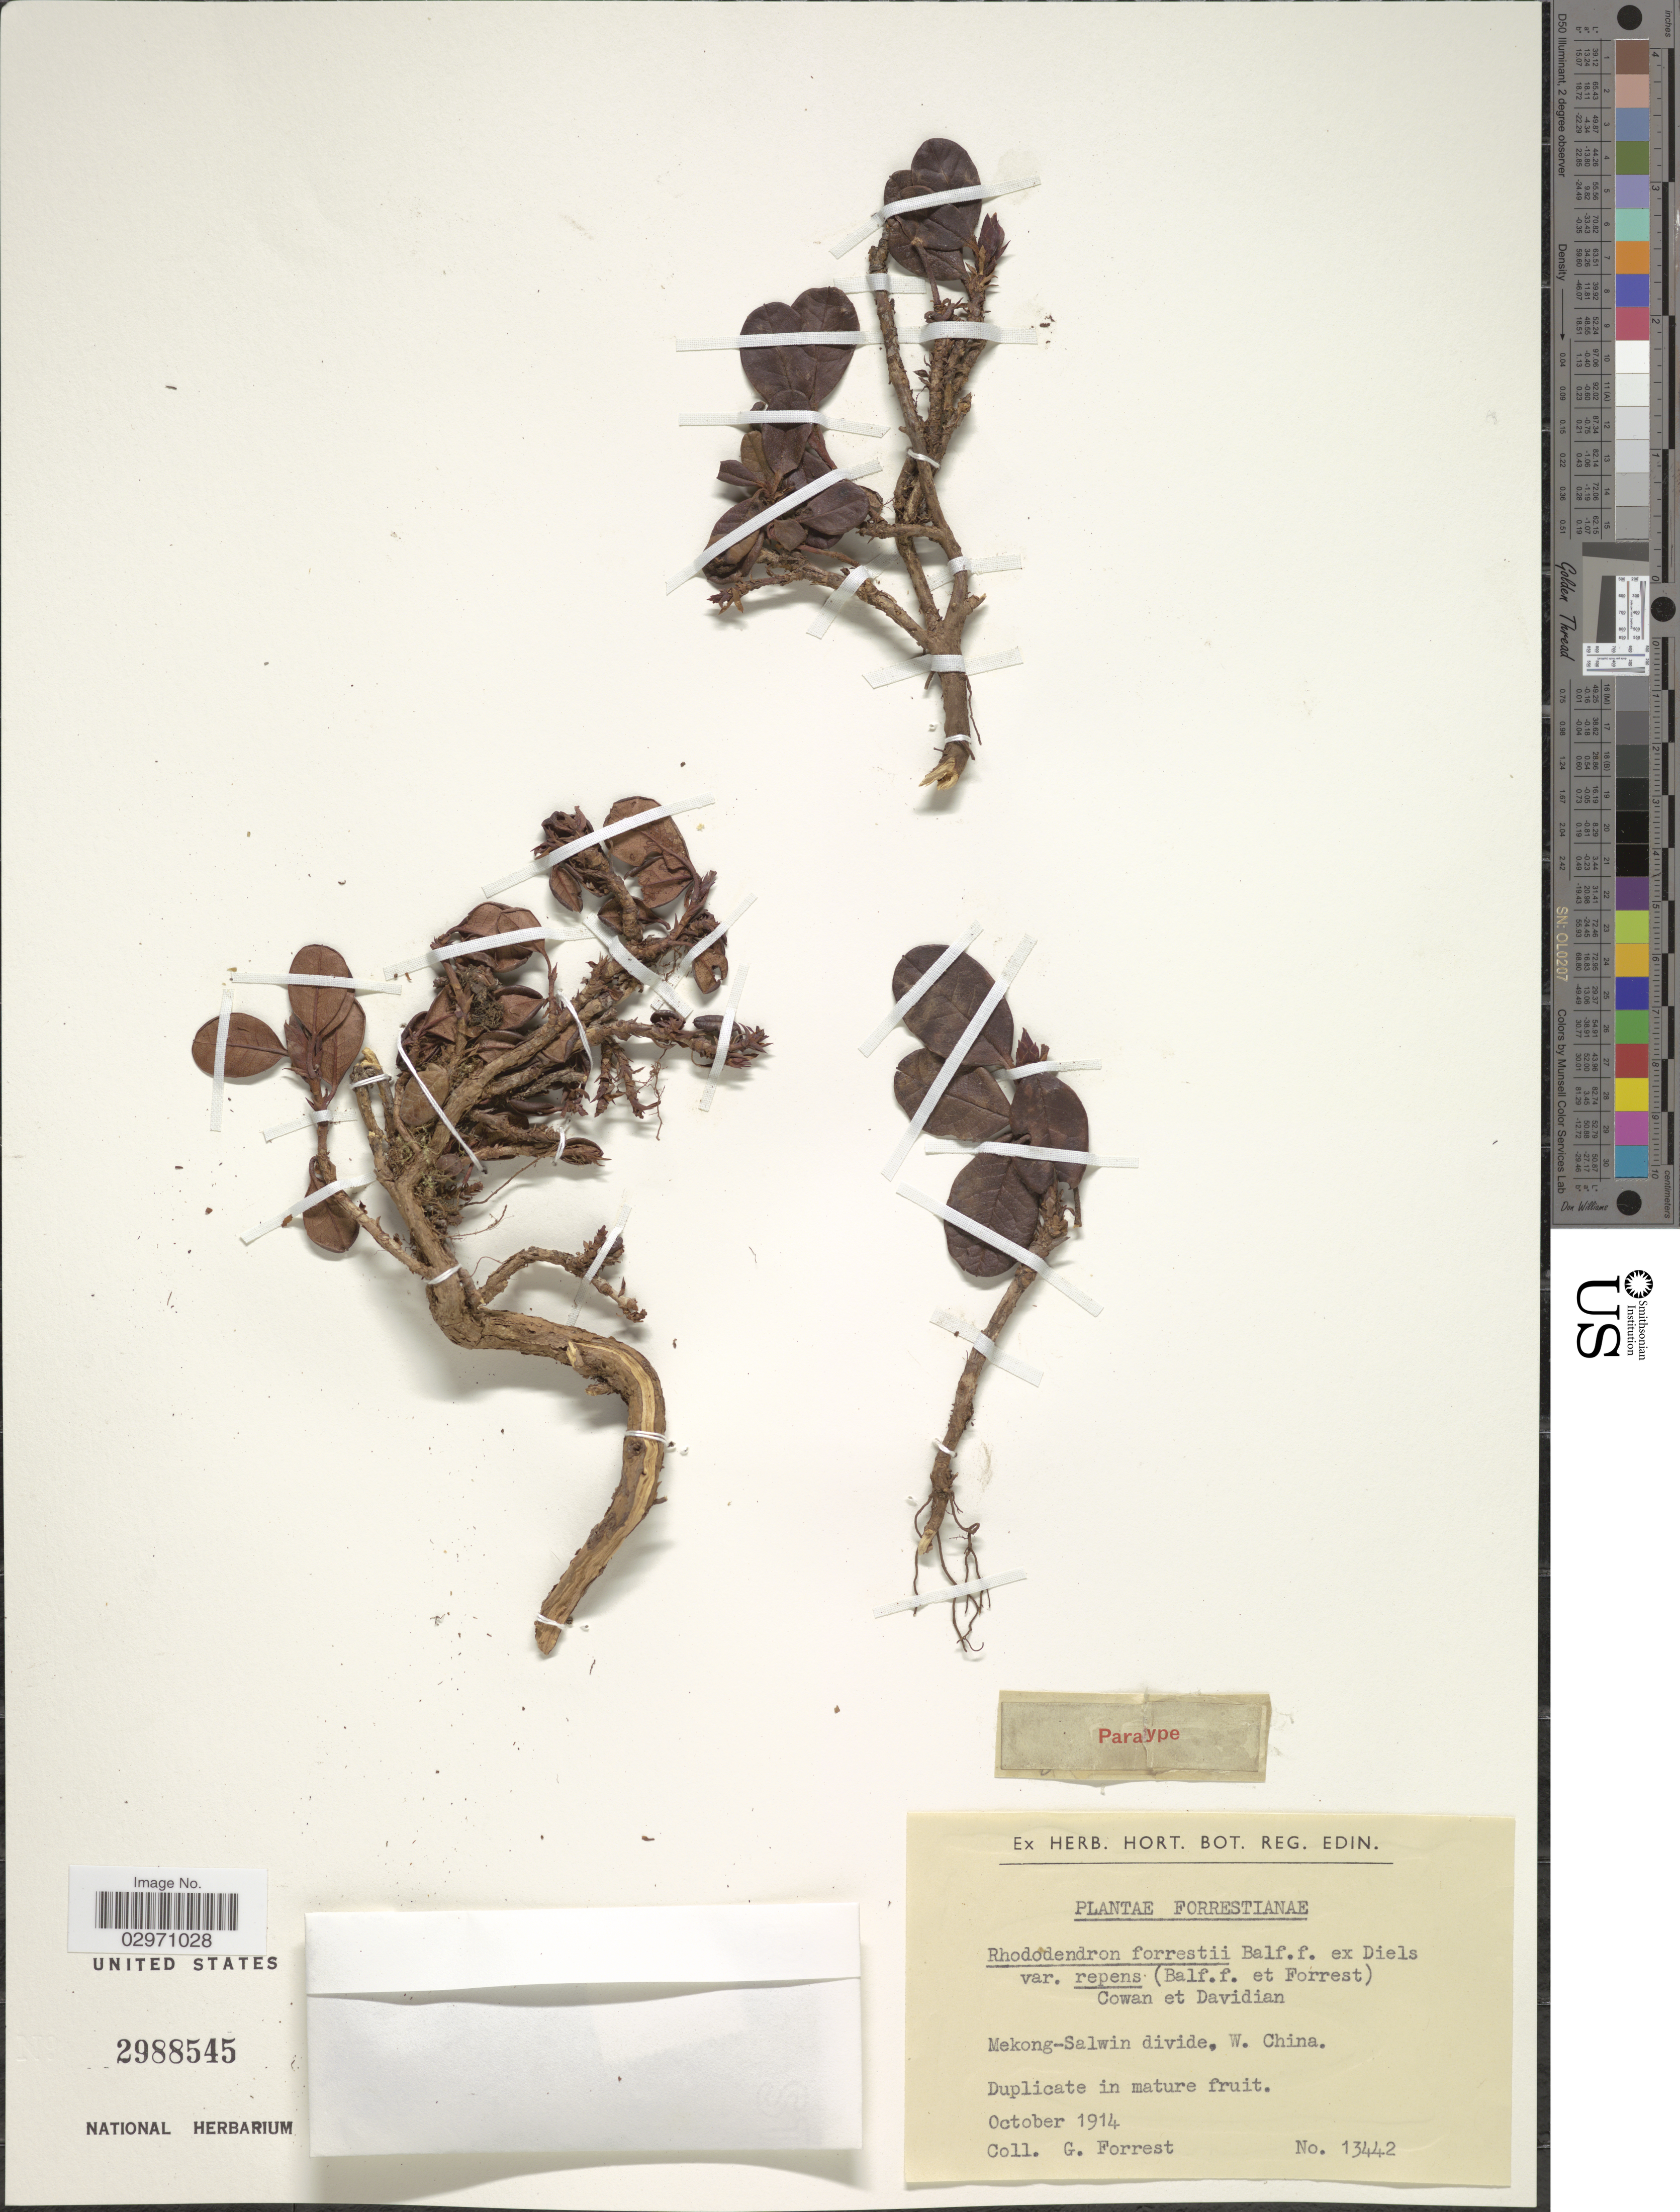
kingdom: Plantae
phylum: Tracheophyta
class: Magnoliopsida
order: Ericales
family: Ericaceae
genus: Rhododendron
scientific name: Rhododendron forrestii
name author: Balf. f. & Diels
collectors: G. Forrest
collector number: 13442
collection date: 1914-10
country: China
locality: Mekong-Salwin divide, W. China.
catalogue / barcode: US 2988545